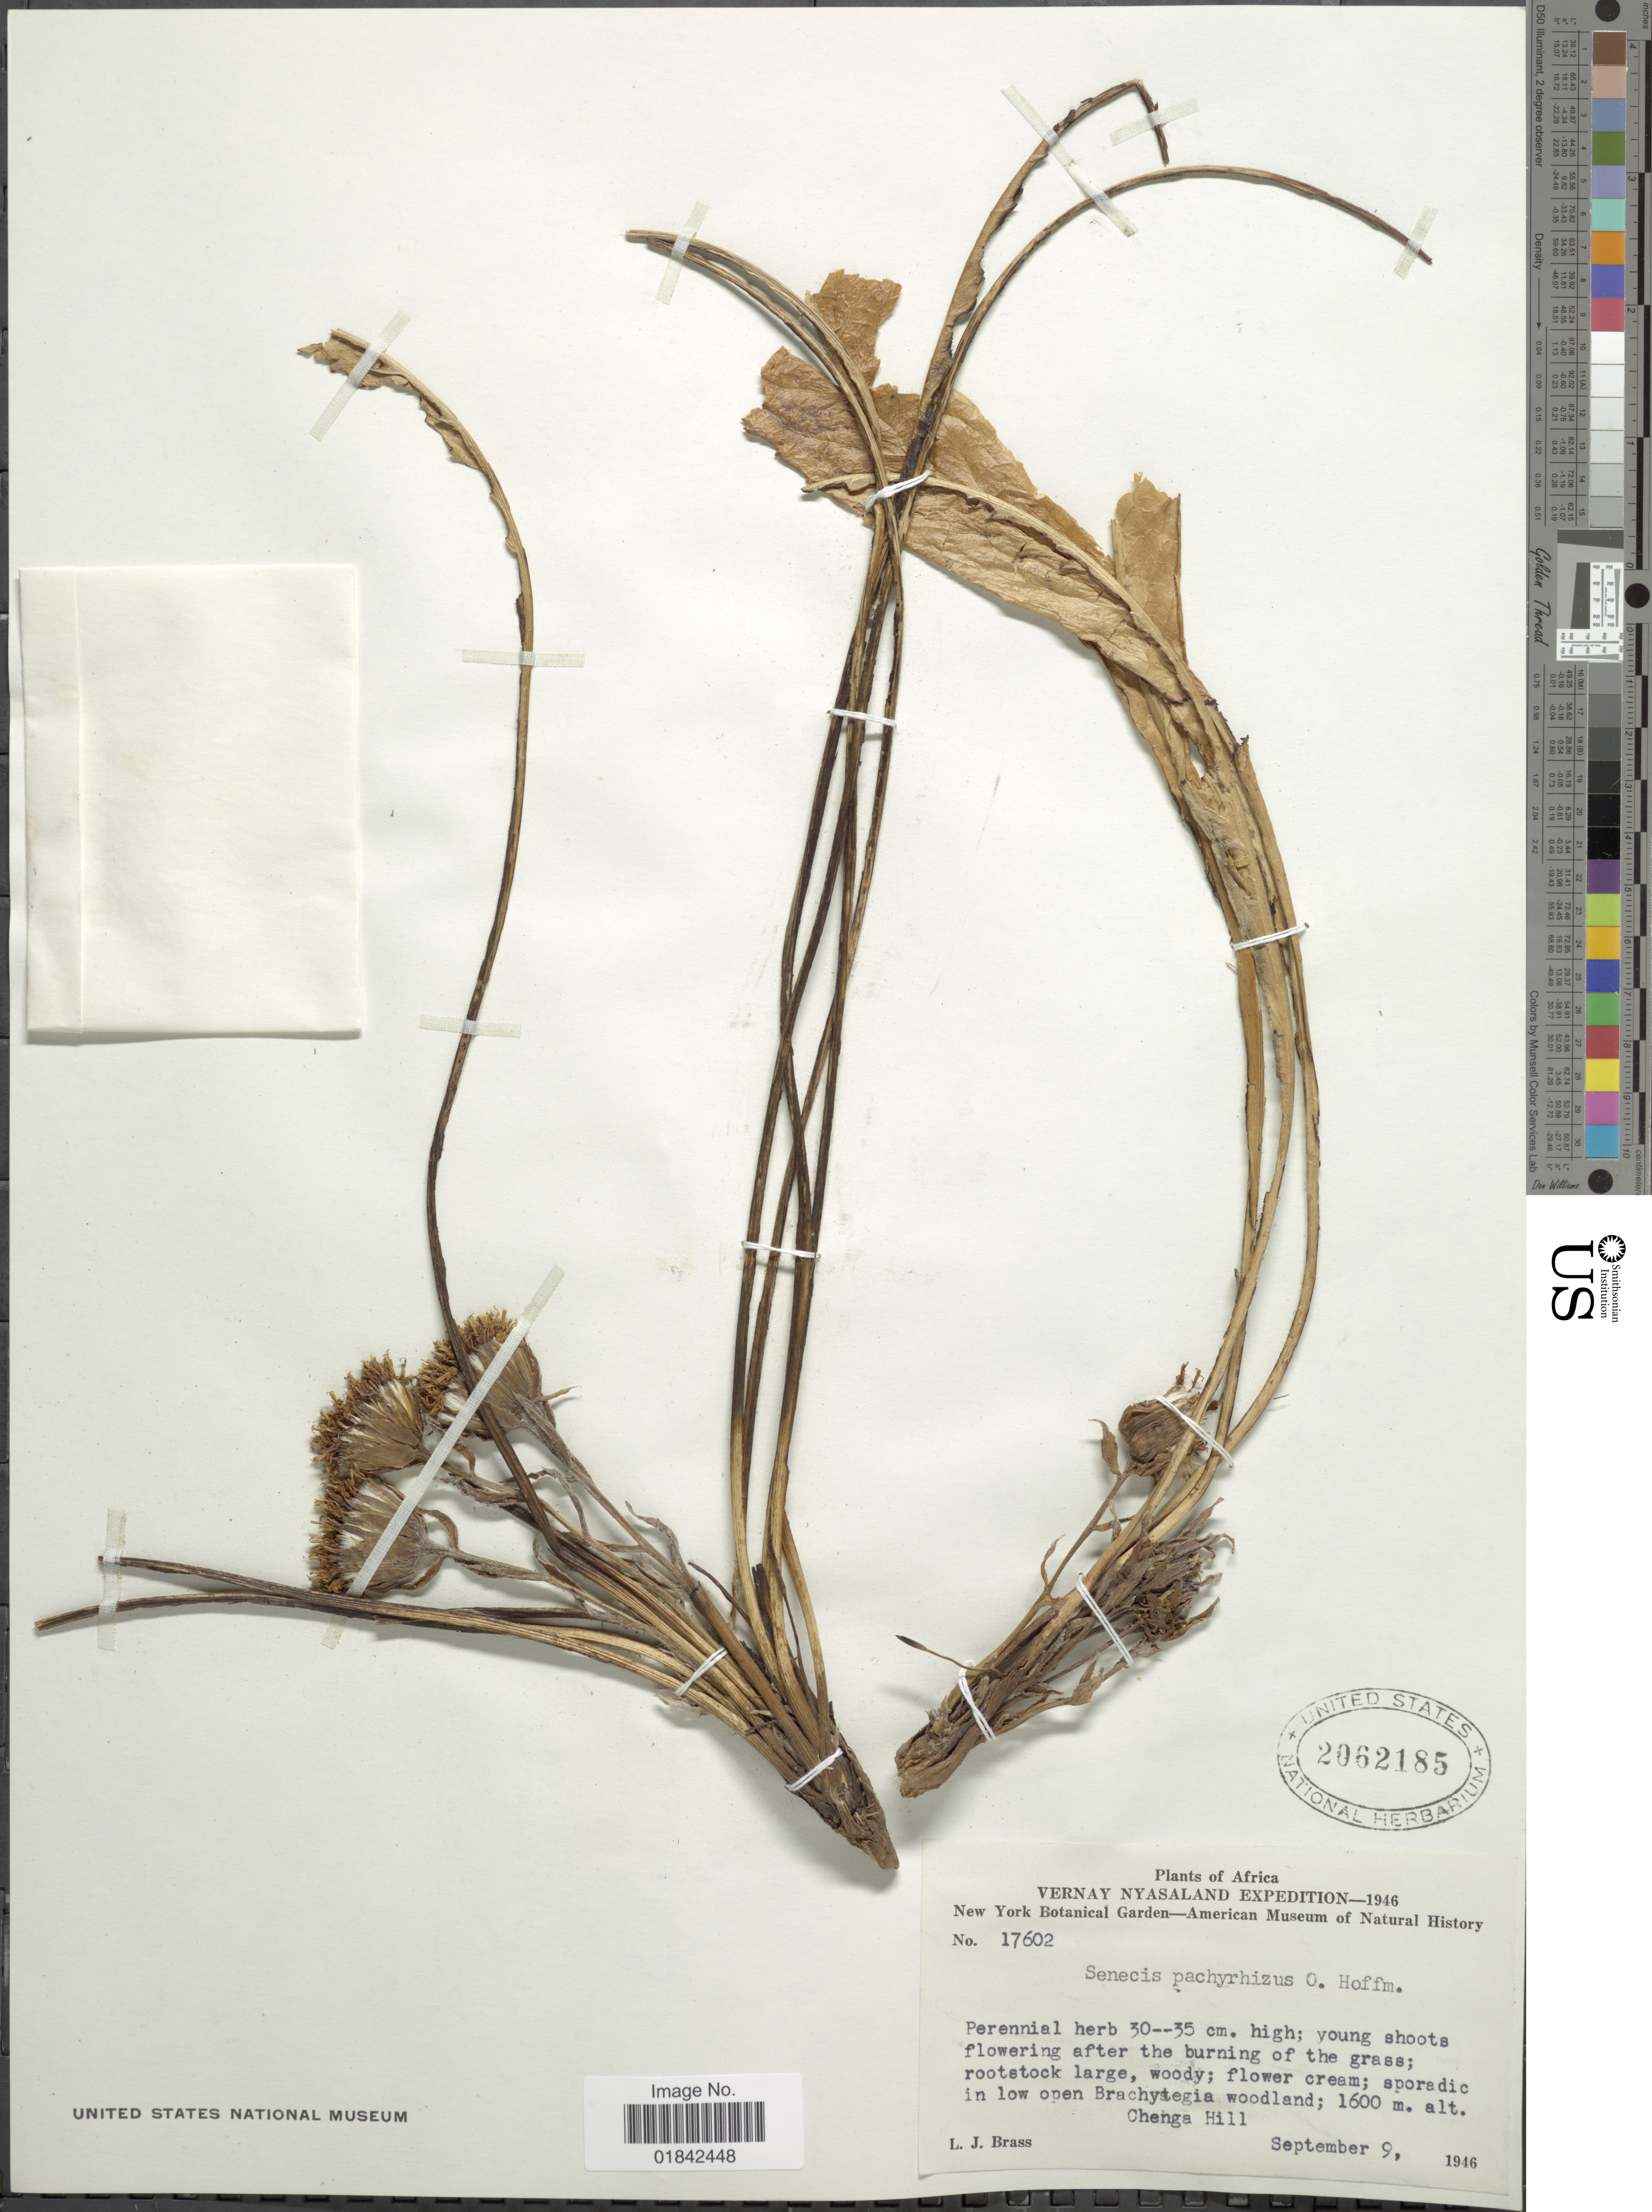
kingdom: Plantae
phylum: Tracheophyta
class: Magnoliopsida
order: Asterales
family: Asteraceae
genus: Senecio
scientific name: Senecio pachyrhizus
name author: O. Hoffm.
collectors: L. J. Brass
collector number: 17602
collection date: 1946-09-09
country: Malawi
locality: Vernay Nyasaland, Chenga Hill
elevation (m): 1600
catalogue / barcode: US 2062185